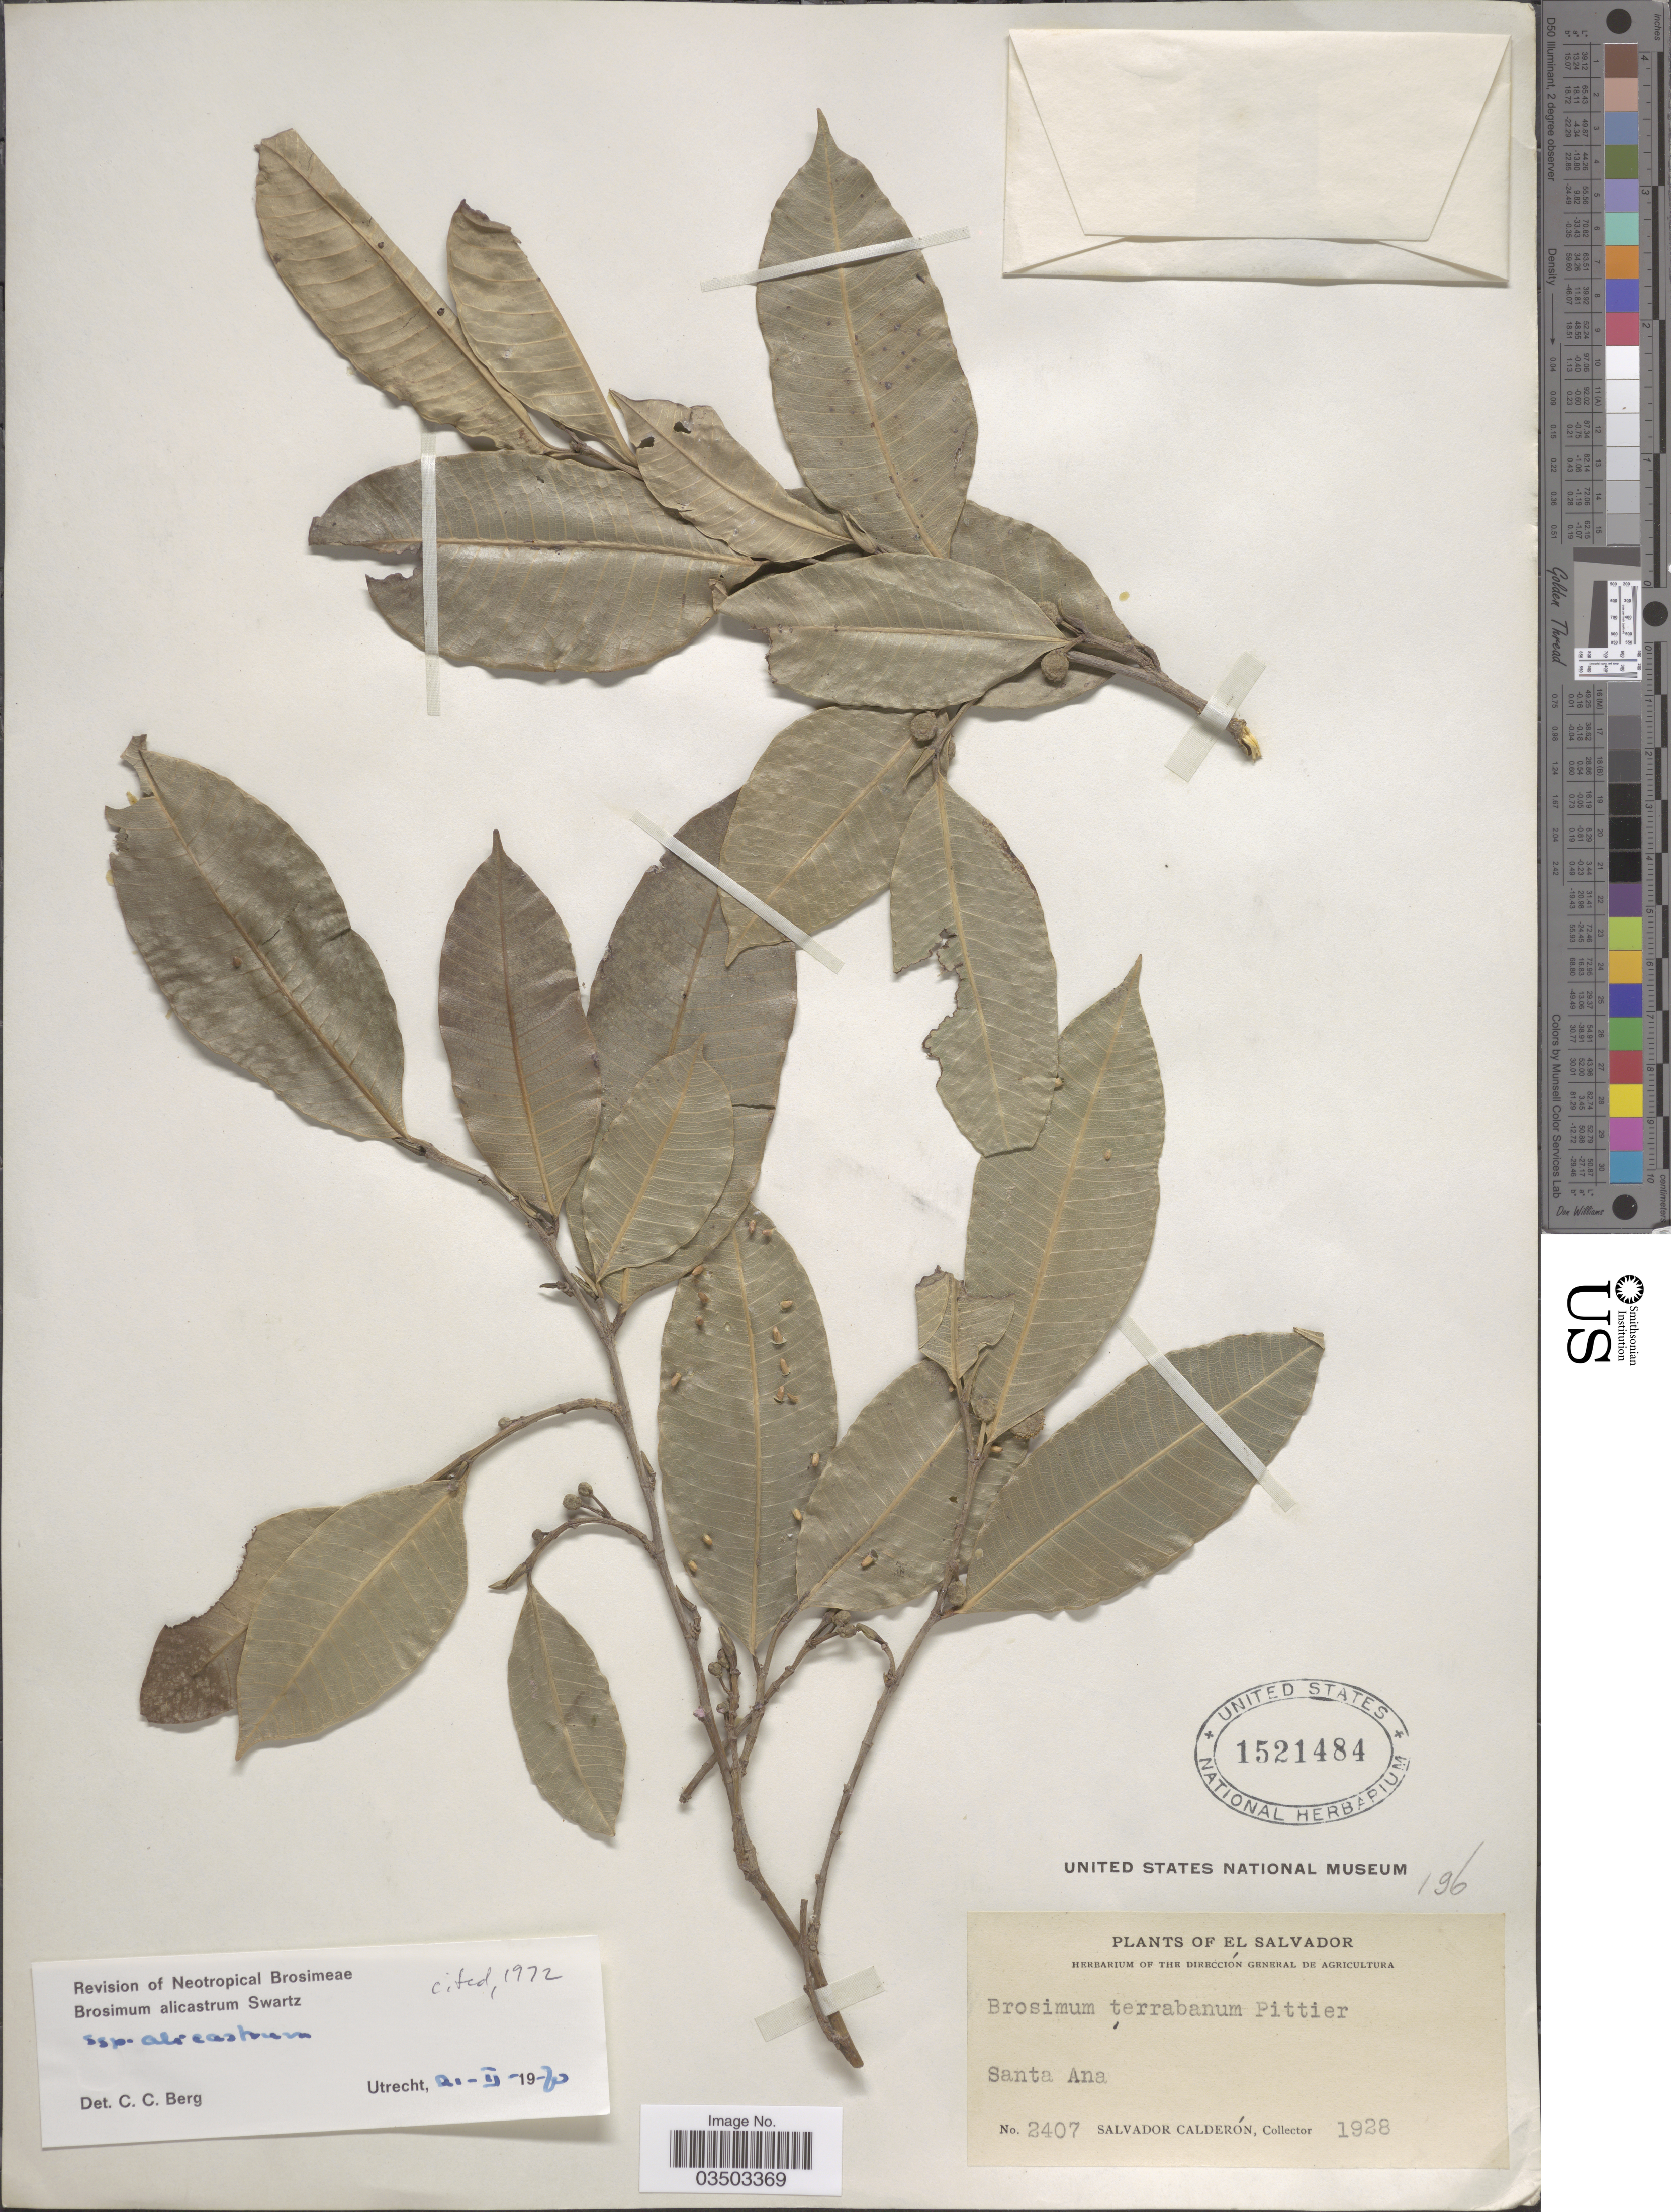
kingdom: Plantae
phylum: Tracheophyta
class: Magnoliopsida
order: Rosales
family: Moraceae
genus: Brosimum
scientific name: Brosimum alicastrum subsp. alicastrum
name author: Sw.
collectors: S. Calderón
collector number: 2407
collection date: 1928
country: El Salvador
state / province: Santa Ana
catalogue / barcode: US 1521484